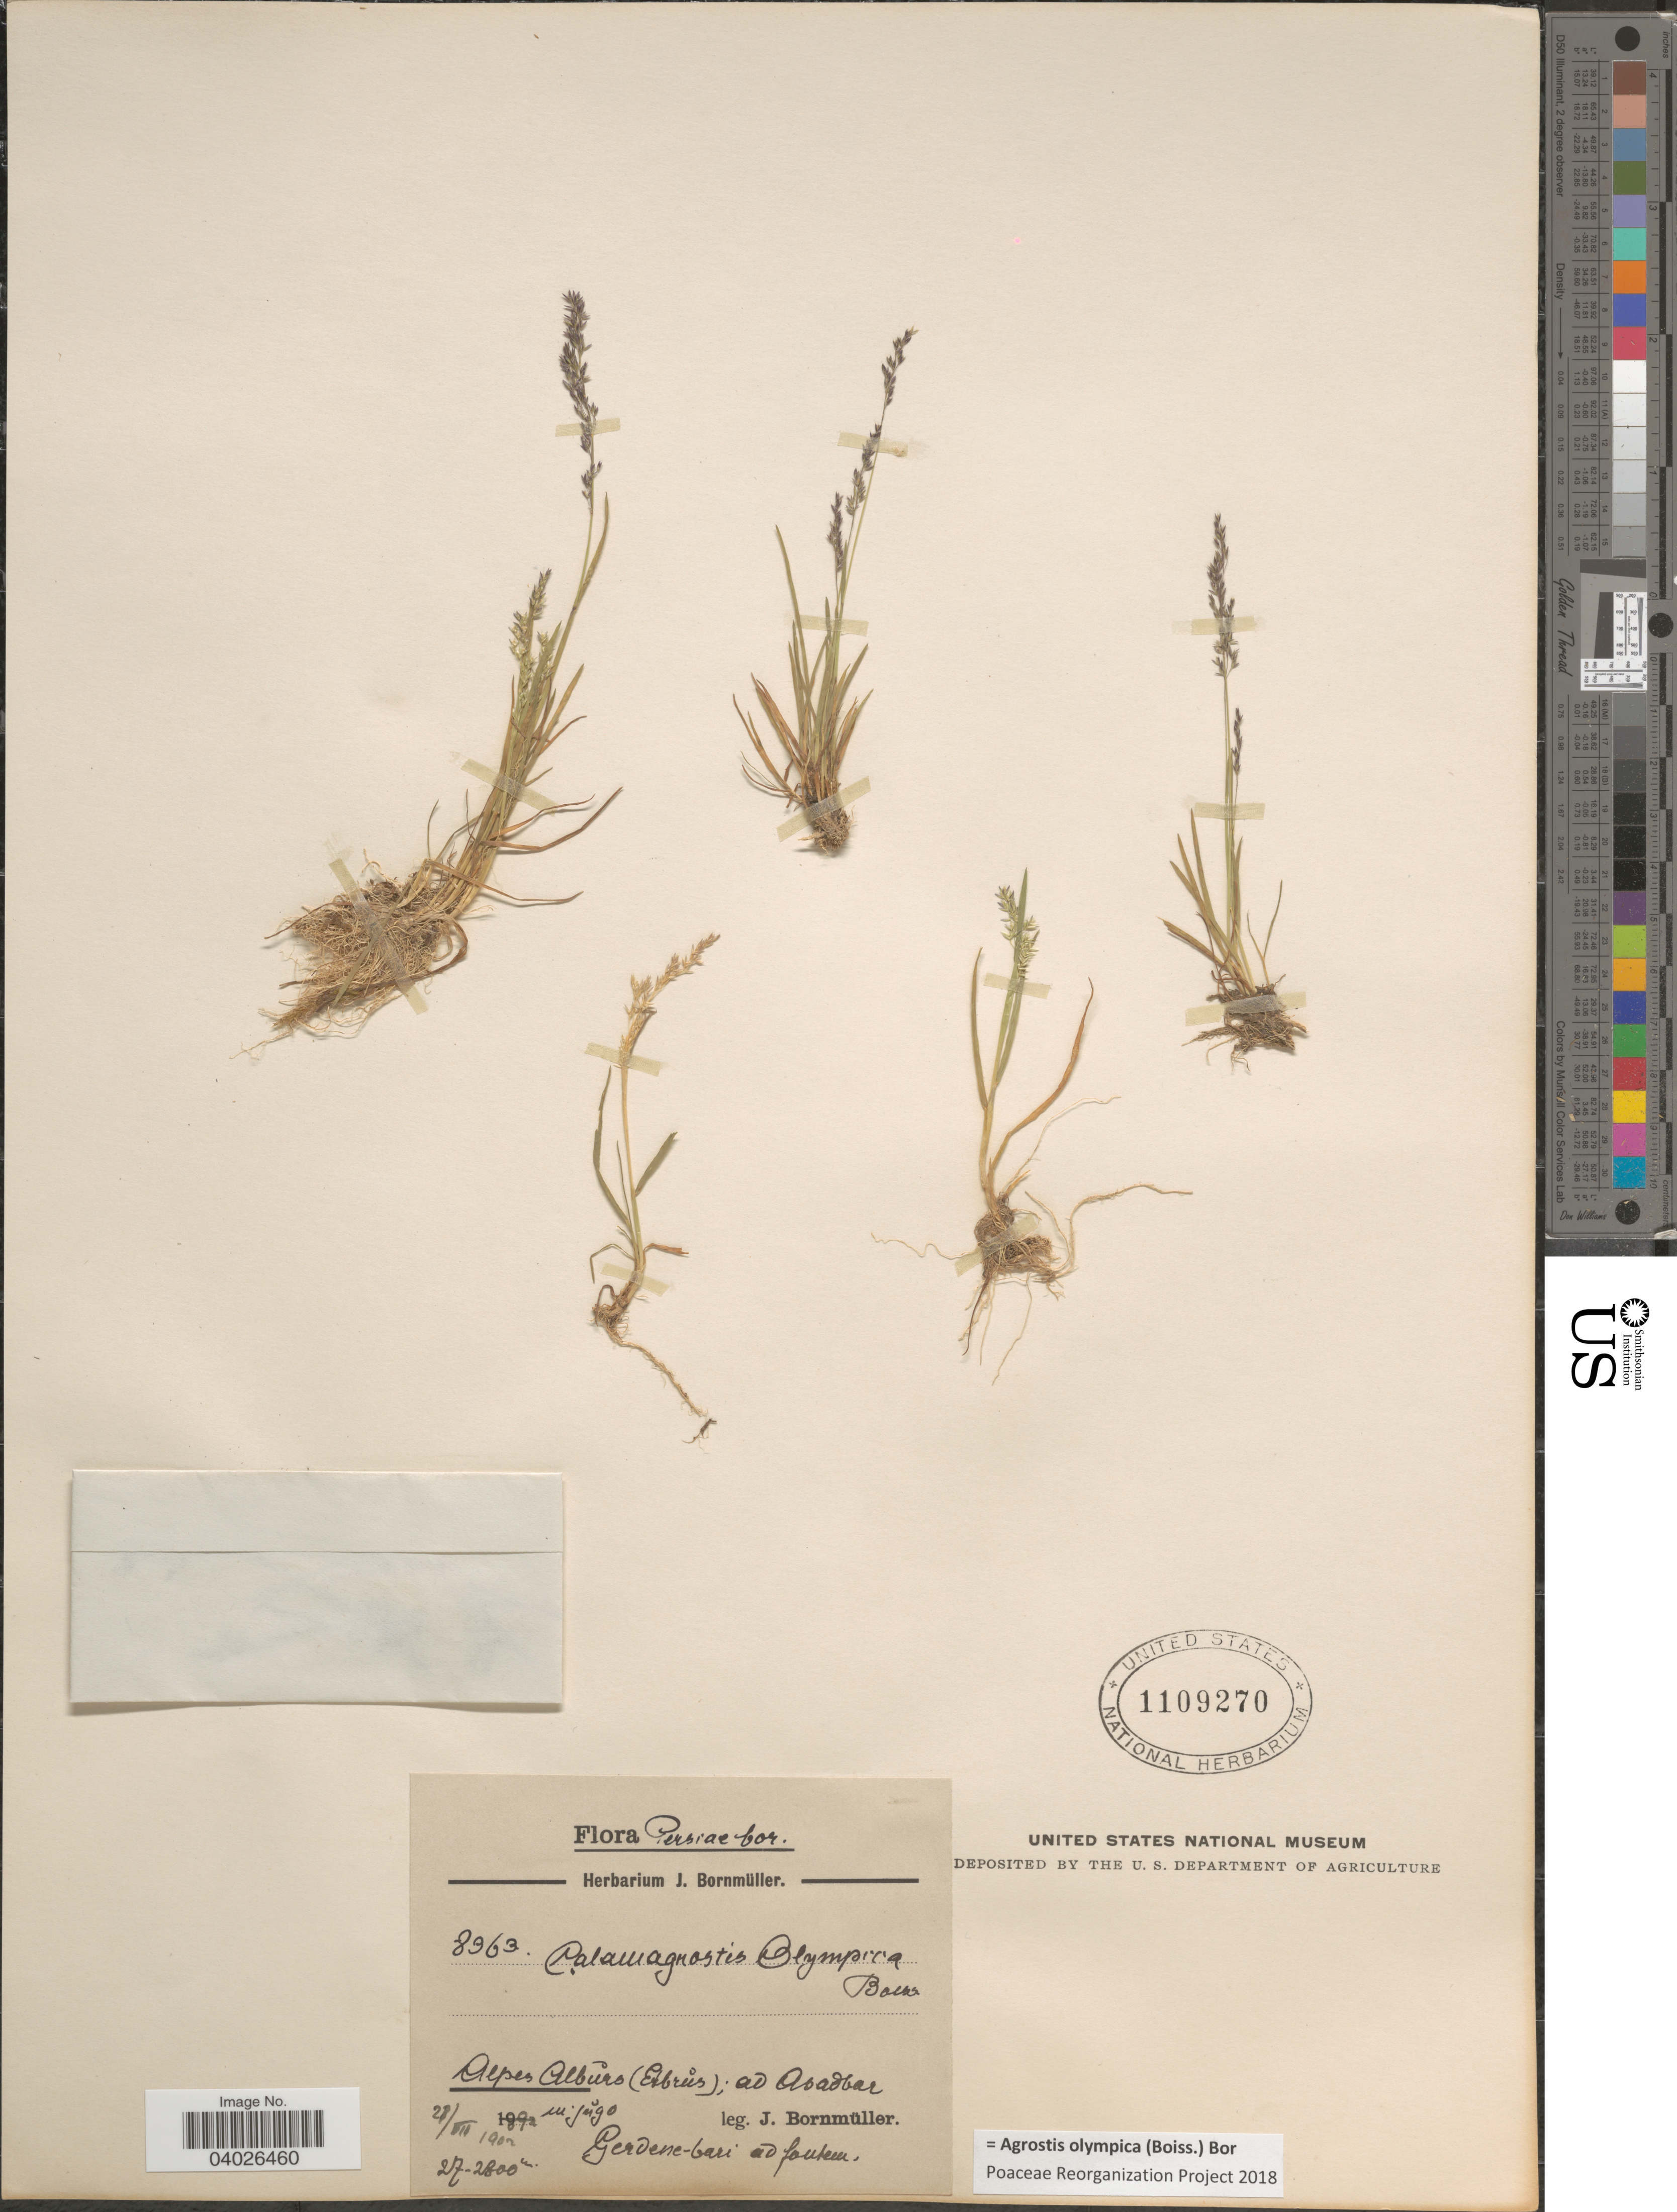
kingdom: Plantae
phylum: Tracheophyta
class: Liliopsida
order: Poales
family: Poaceae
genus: Agrostis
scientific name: Agrostis olympica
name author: (Boiss.) Bor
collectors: J. Bornmüller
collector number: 8363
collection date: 1902-07-28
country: Iran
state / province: Alborz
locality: Persiae bor. Alpes Albůrs (Elbůrs); ad Asadbar.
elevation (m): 2700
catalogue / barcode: US 1109270